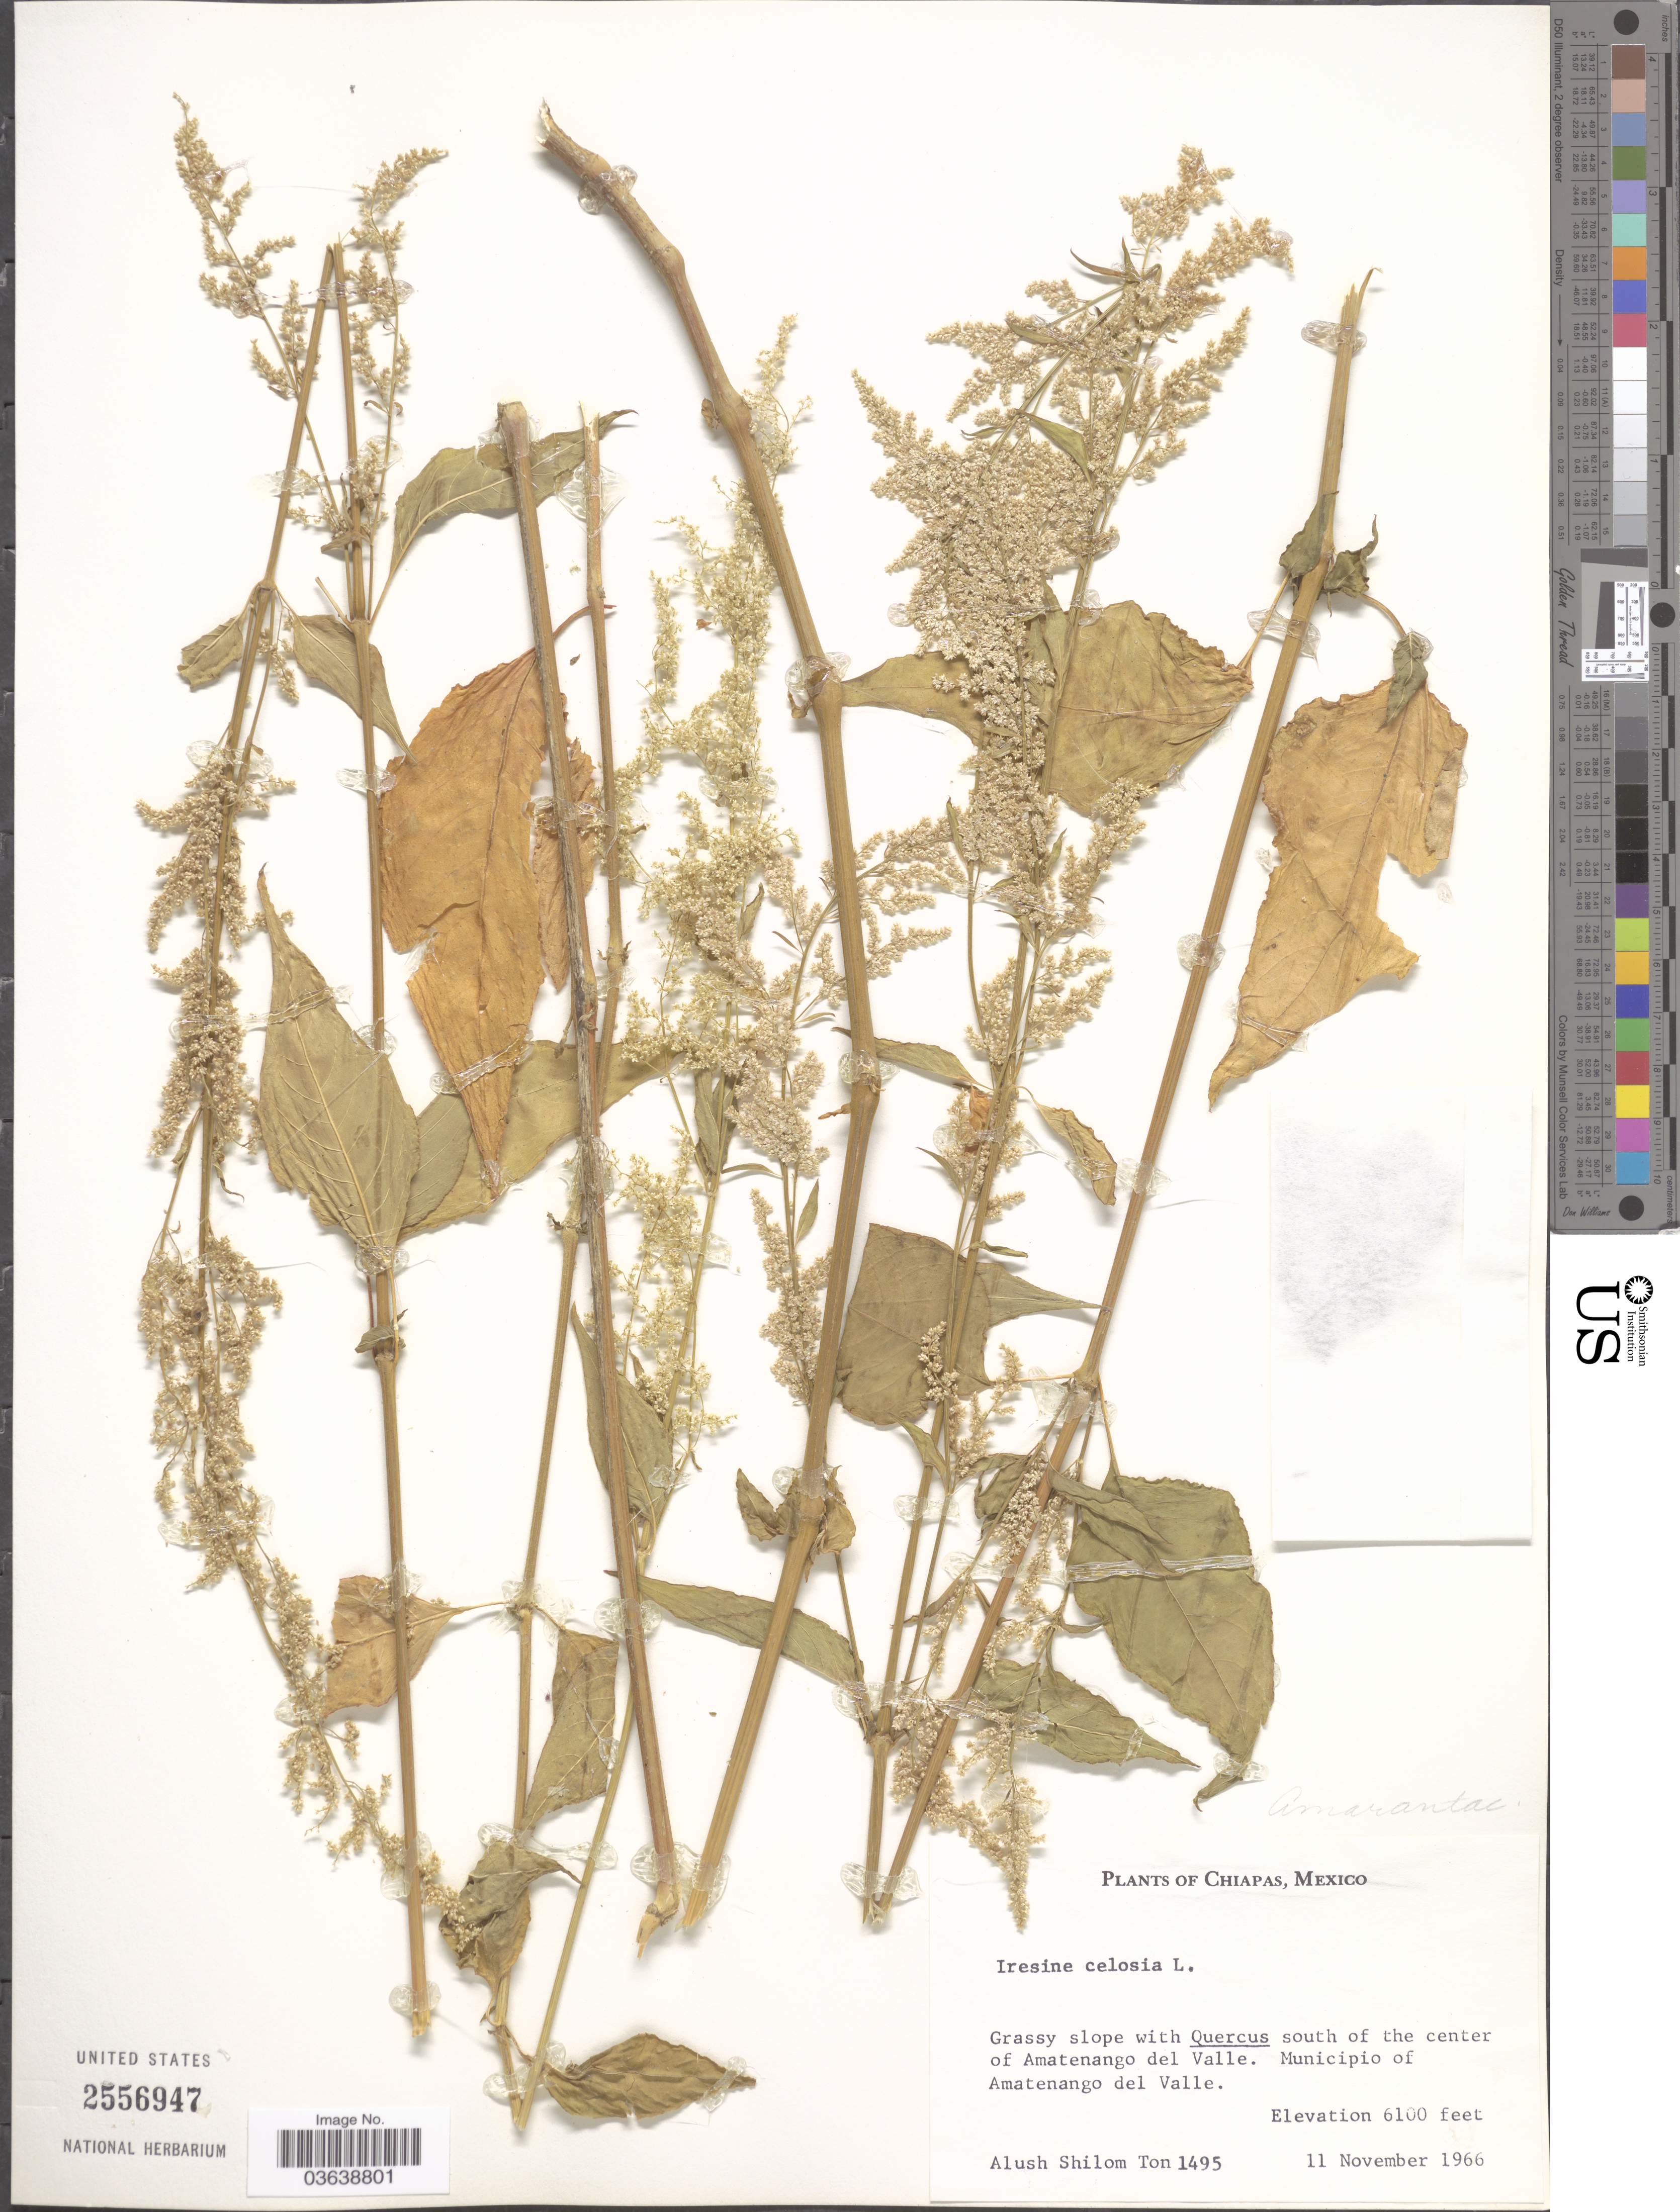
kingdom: Plantae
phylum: Tracheophyta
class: Magnoliopsida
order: Caryophyllales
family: Amaranthaceae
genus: Iresine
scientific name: Iresine celosia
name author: L.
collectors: A. M. Ton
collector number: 1495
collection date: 1966-11-11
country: Mexico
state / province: Chiapas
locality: South of center of Amatenango del Valle. Municipio of Amatenango del Valle.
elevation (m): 1859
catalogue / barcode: US 2556947